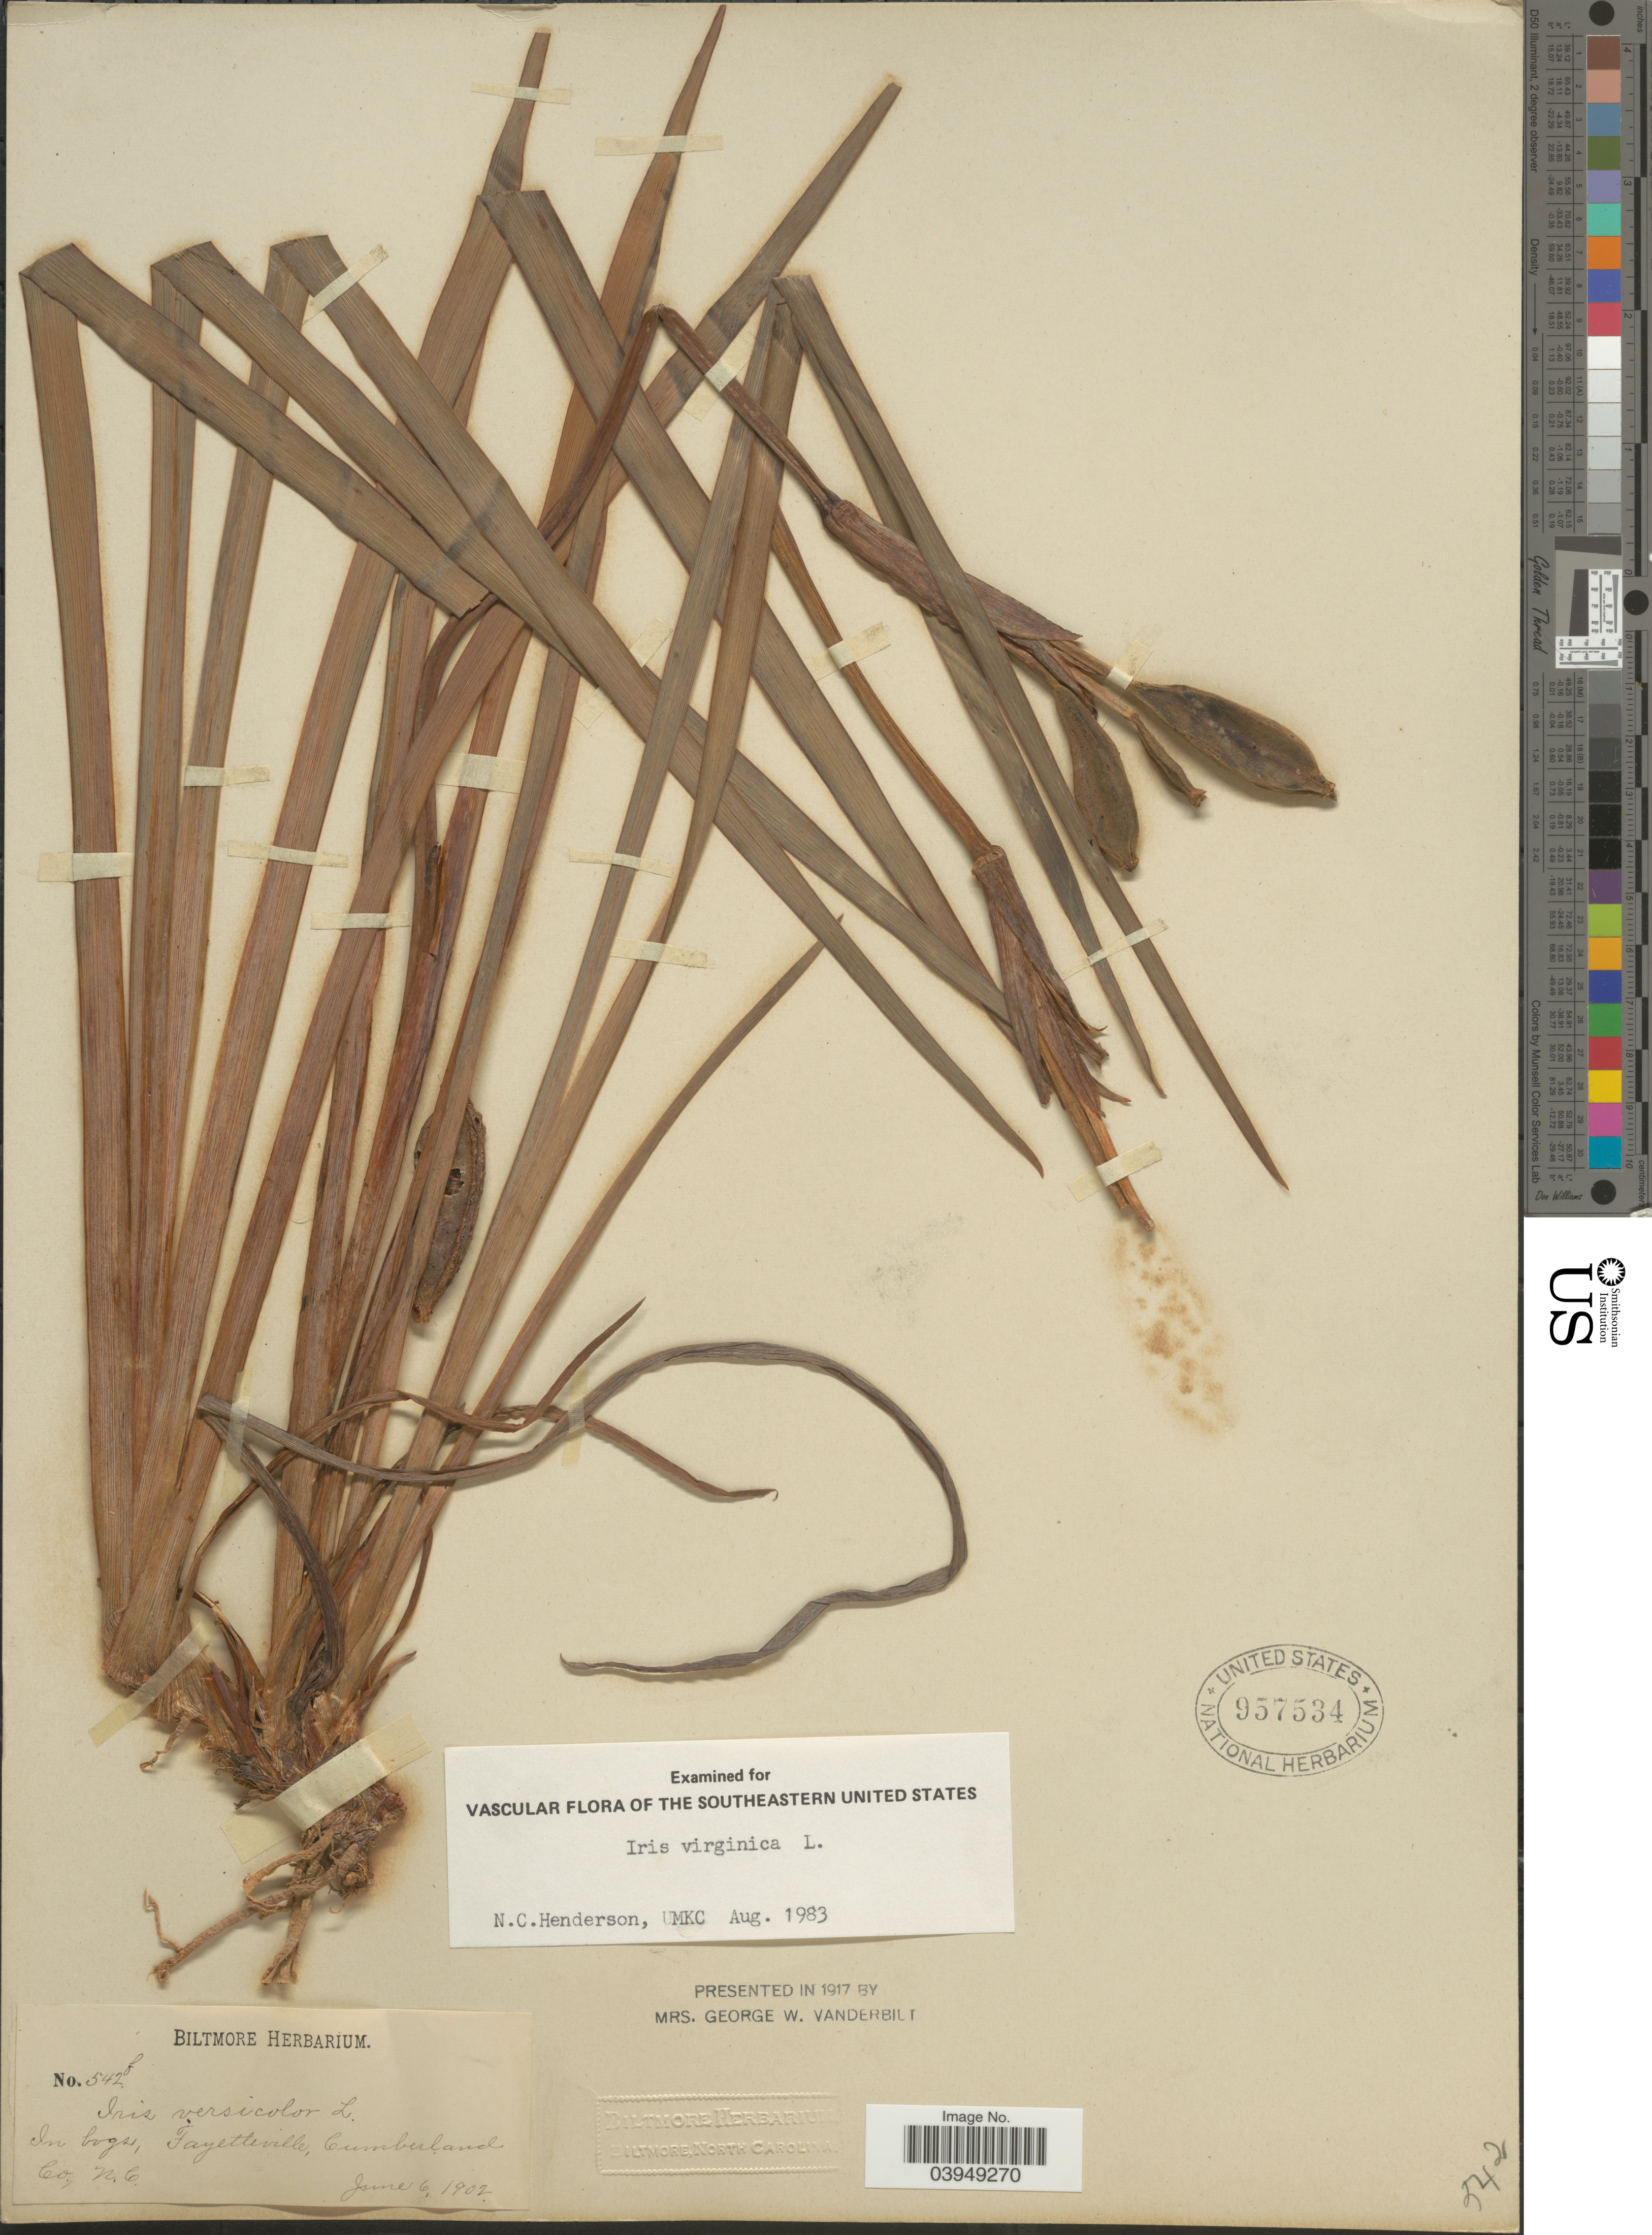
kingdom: Plantae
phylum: Tracheophyta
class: Liliopsida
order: Asparagales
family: Iridaceae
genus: Iris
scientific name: Iris virginica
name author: L.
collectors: ex herb. Biltmore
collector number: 542f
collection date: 1902-06-06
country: United States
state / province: North Carolina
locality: In bogs, Fayetteville, Cumberland Co.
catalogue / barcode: US 957534